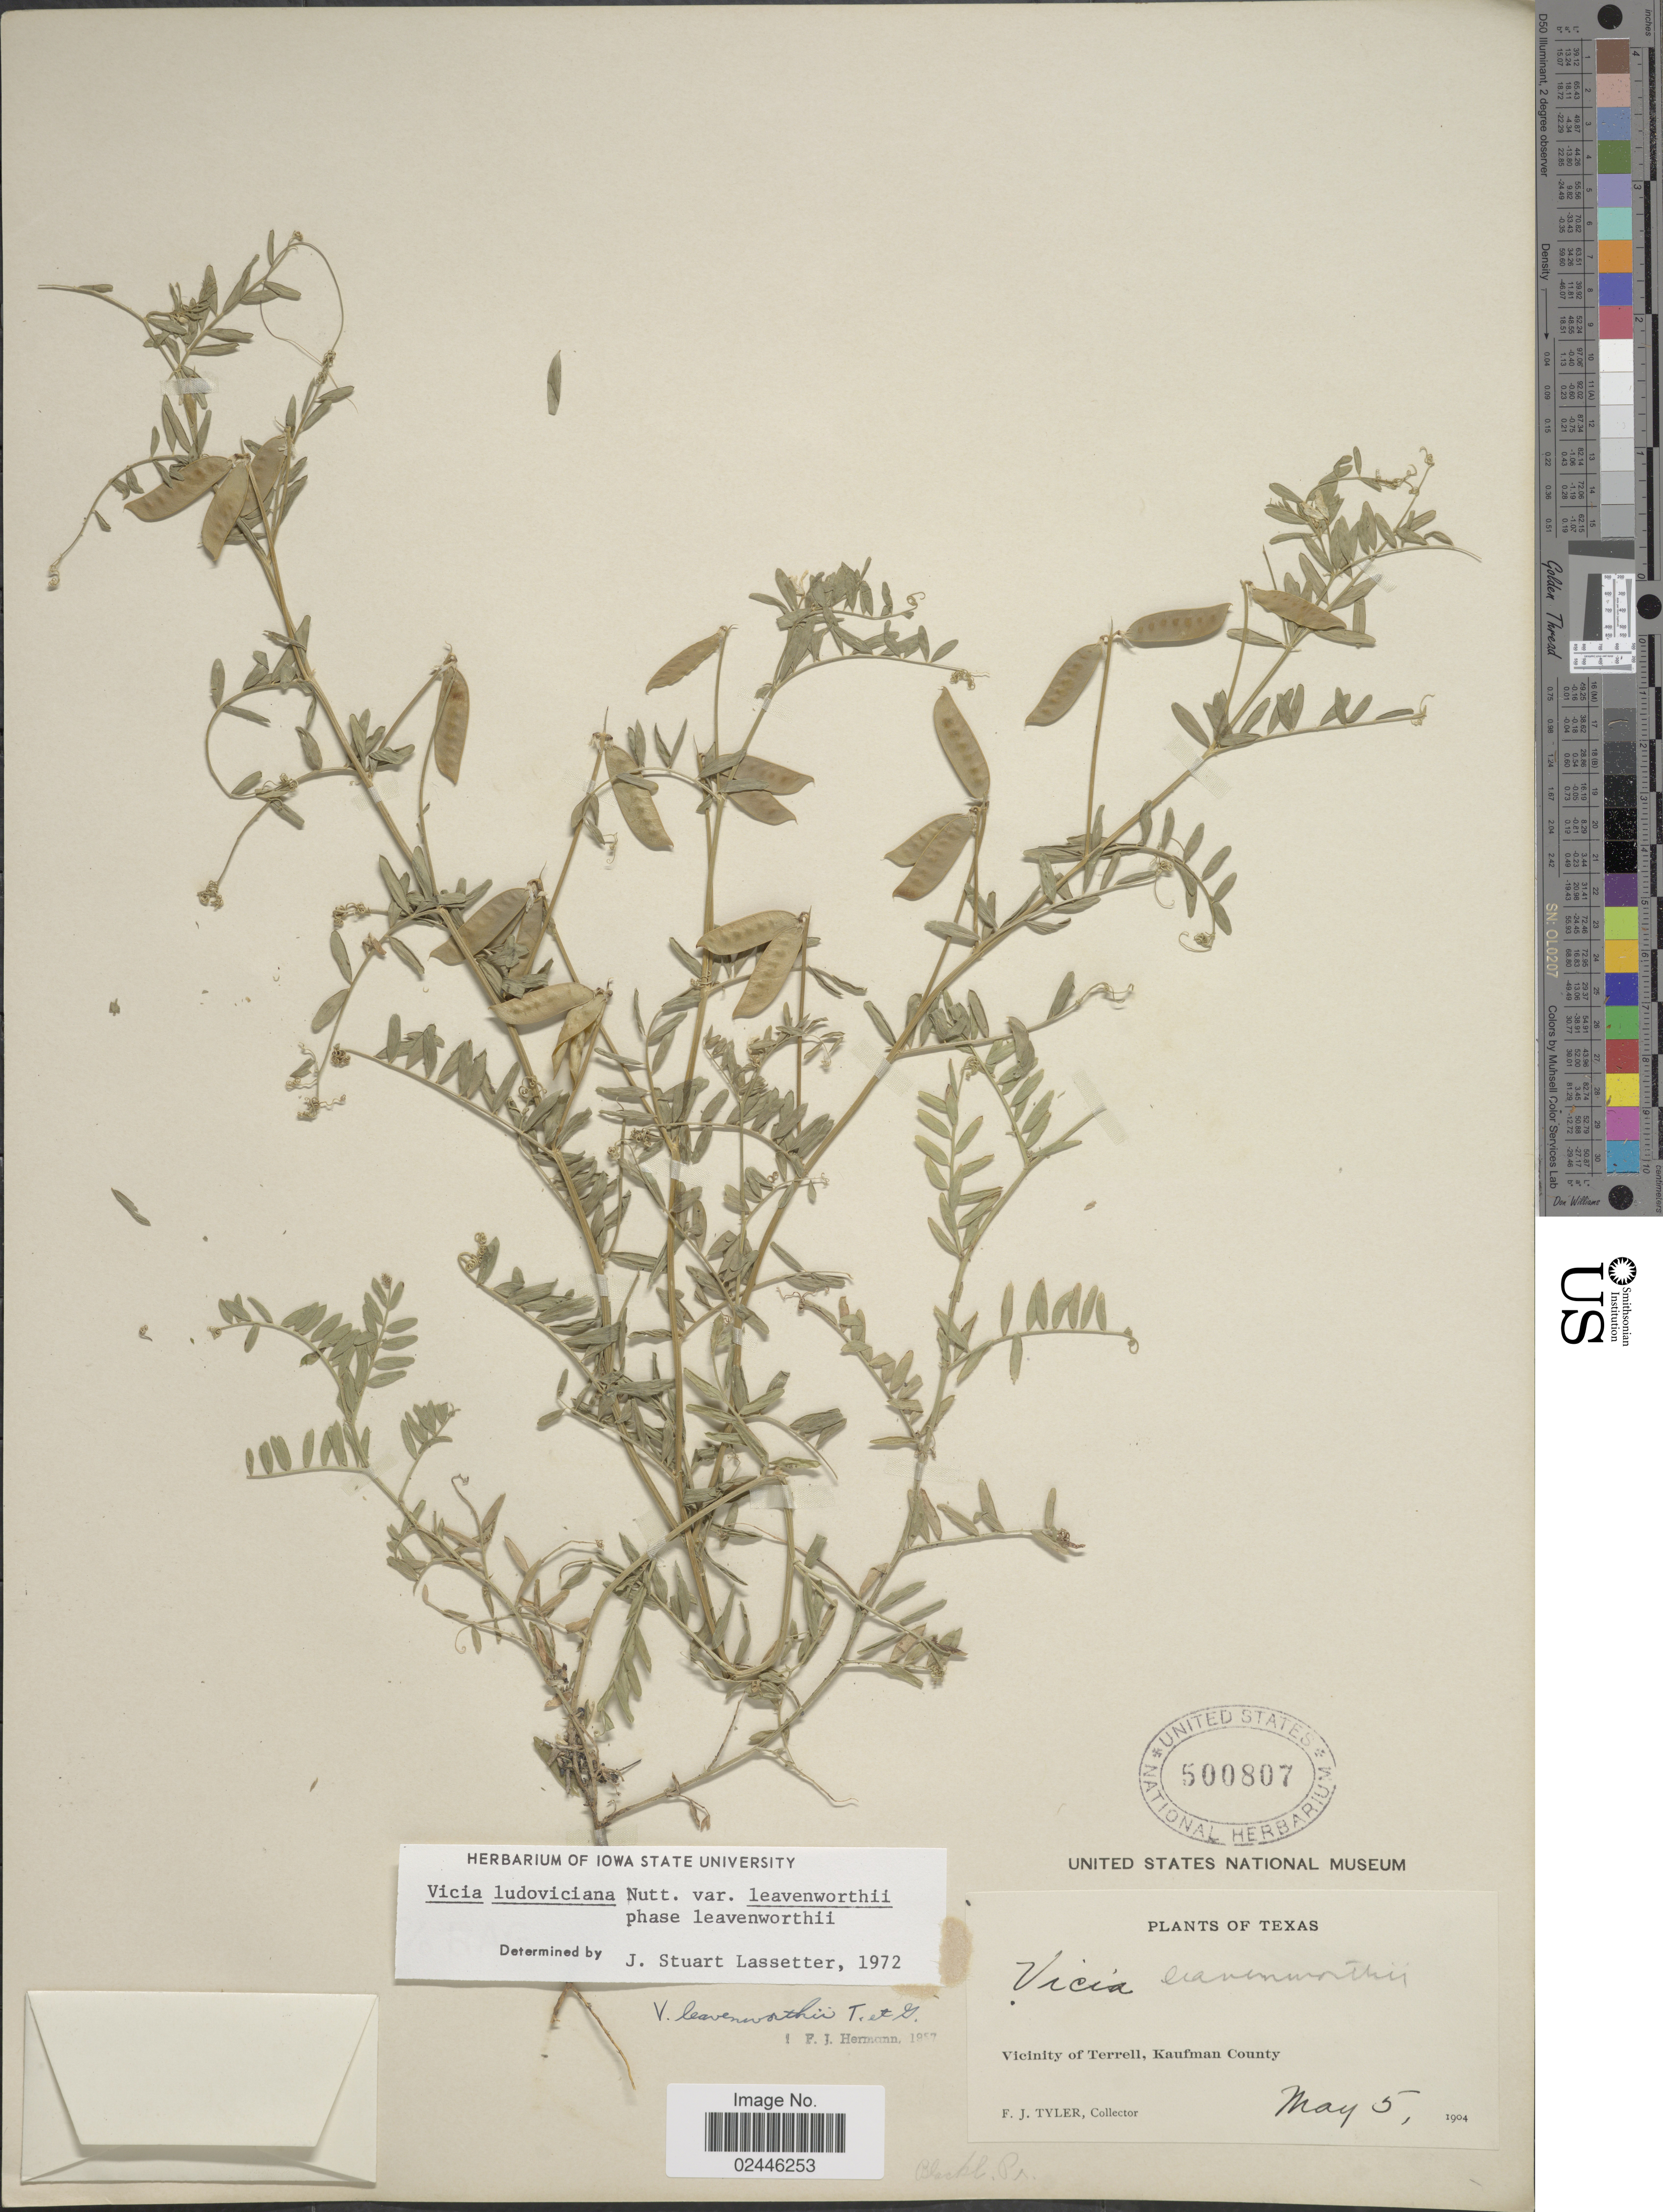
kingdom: Plantae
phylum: Tracheophyta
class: Magnoliopsida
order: Fabales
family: Fabaceae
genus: Vicia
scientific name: Vicia ludoviciana var. leavenworthii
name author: (Torr. & A. Gray) Broich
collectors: F. Tyler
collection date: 1904-05-05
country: United States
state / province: Texas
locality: Vicinity of Terrell, Kaufman County.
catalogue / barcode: US 500807